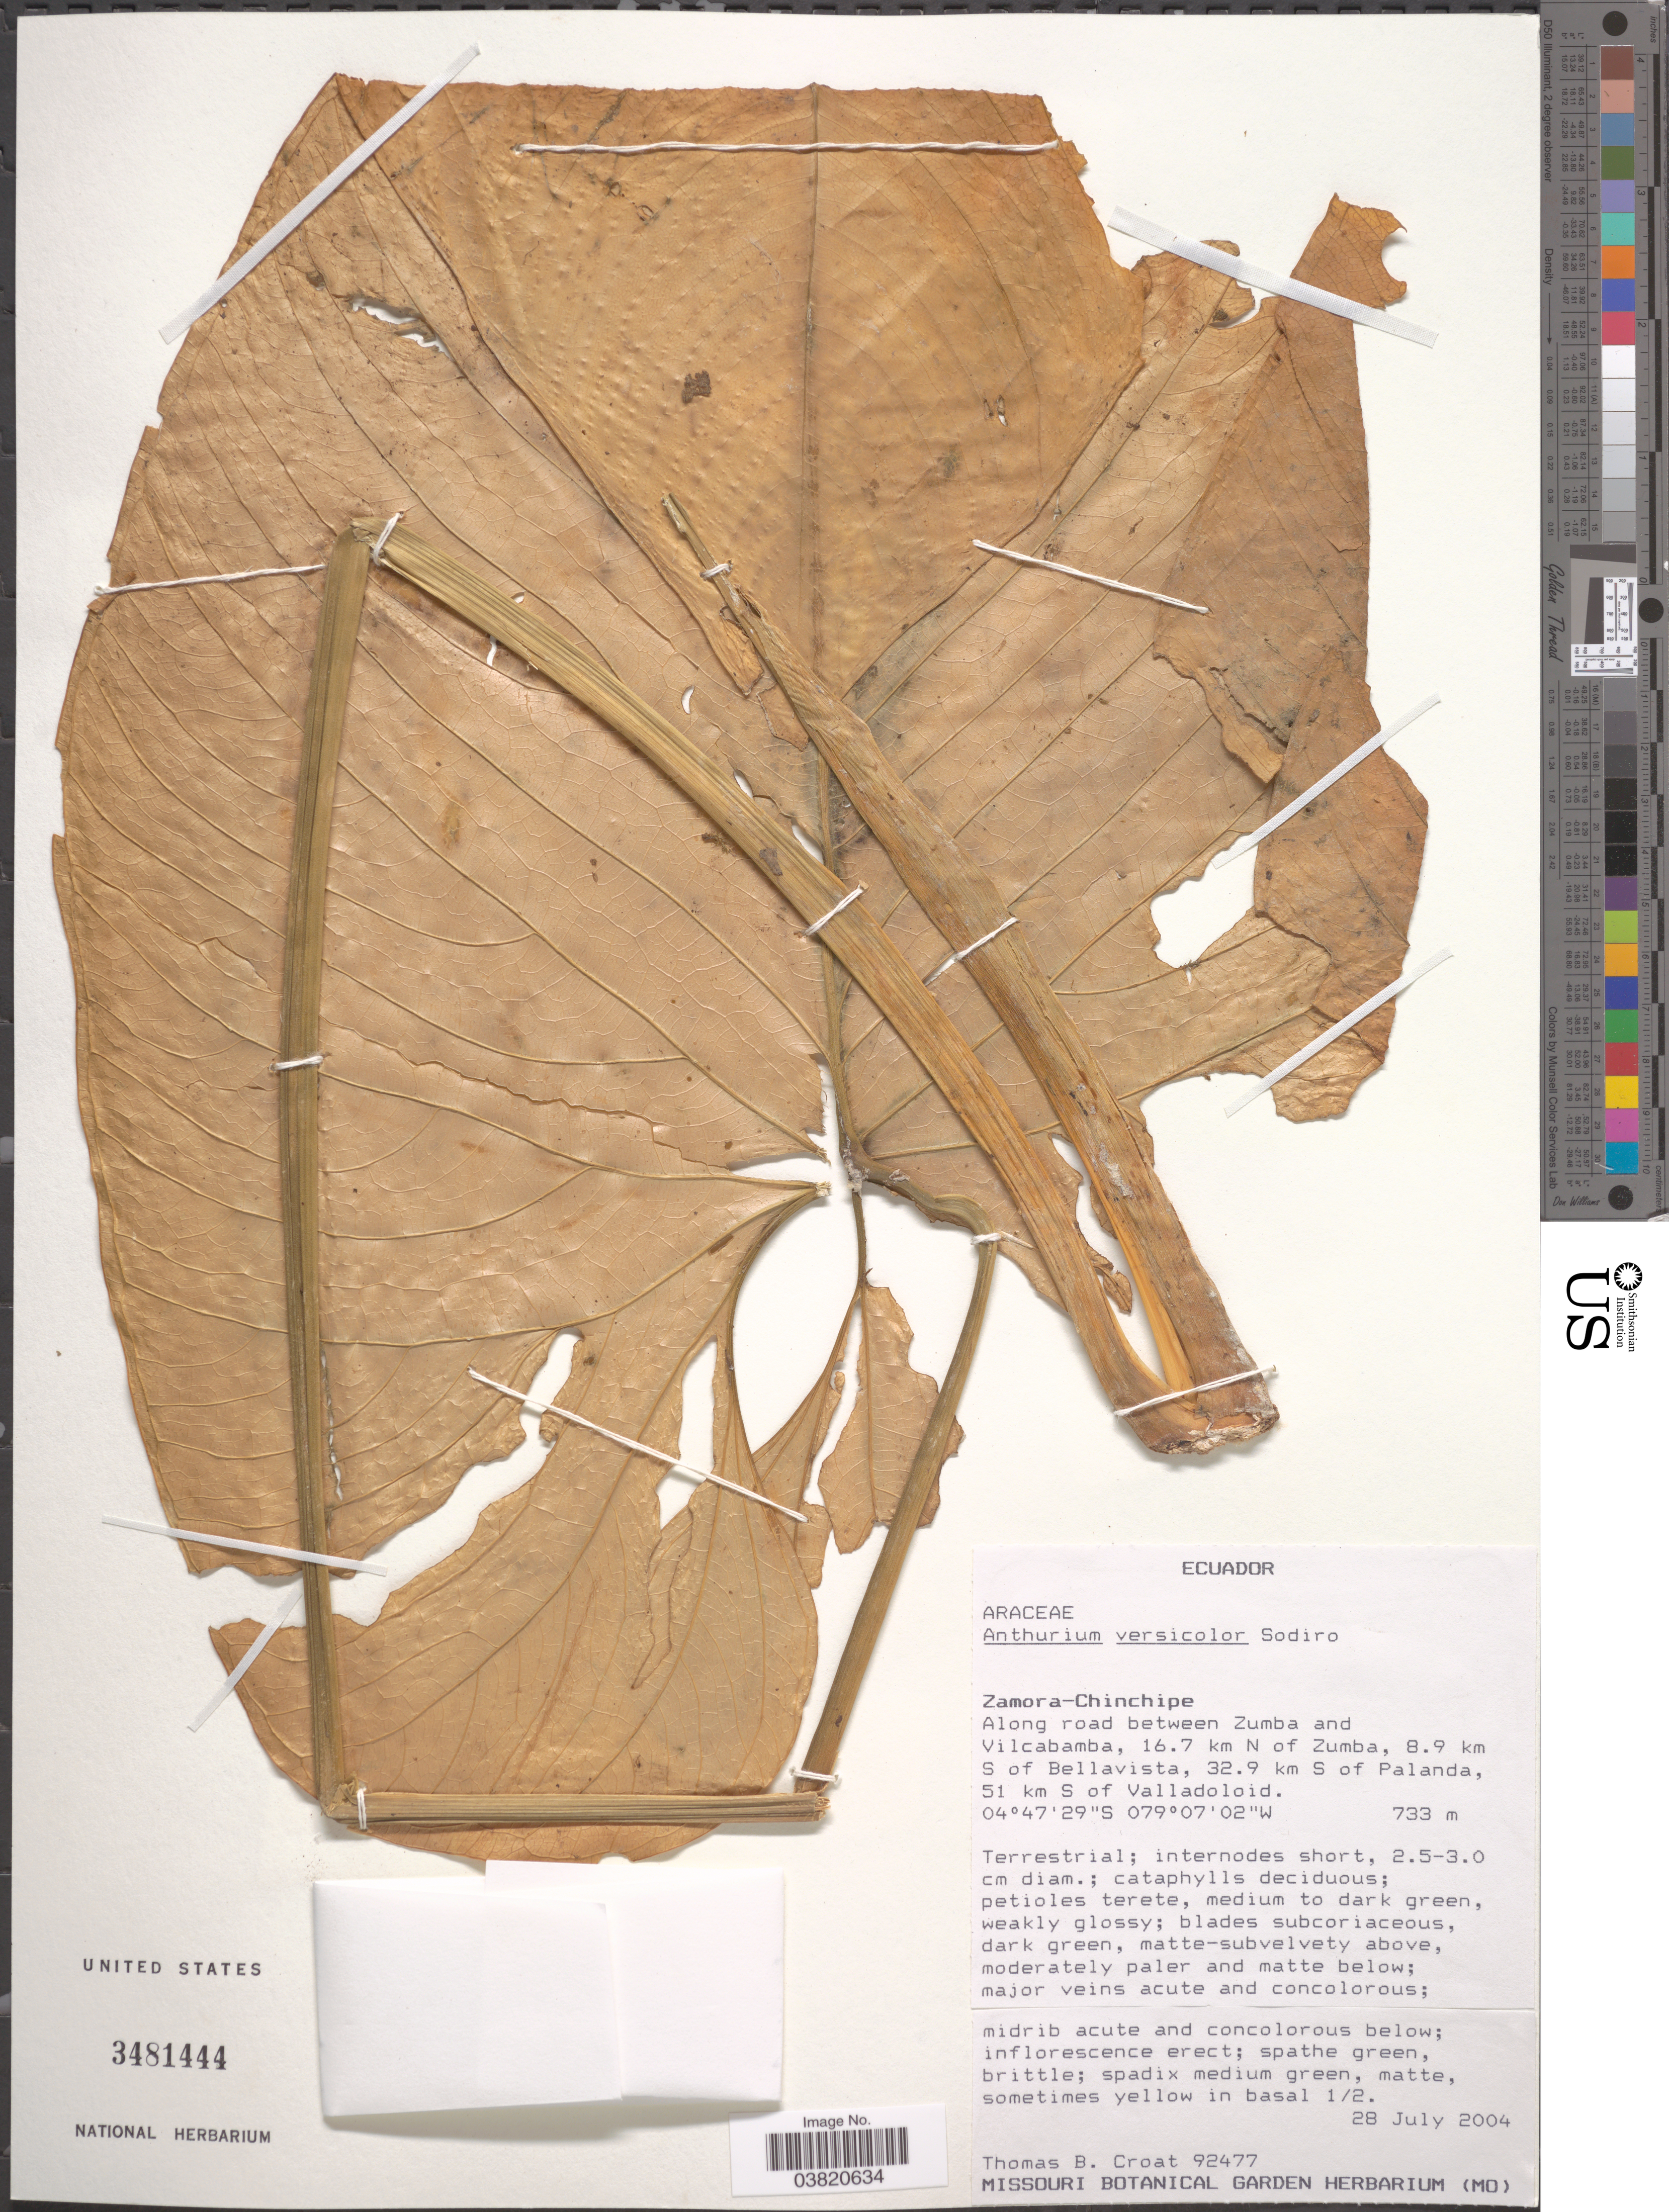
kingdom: Plantae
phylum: Tracheophyta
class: Liliopsida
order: Alismatales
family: Araceae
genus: Anthurium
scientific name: Anthurium versicolor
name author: Sodiro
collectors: T. B. Croat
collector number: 92477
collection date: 2004-07-28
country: Ecuador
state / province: Zamora-Chinchipe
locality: Along road between Zumba and Vilcabamba, 16.7 km N of Zumba, 8.9 km S of Bellavista, 32.9 km S of Palanda, 51 km S of Valladoloid.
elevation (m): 733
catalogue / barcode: US 3481444